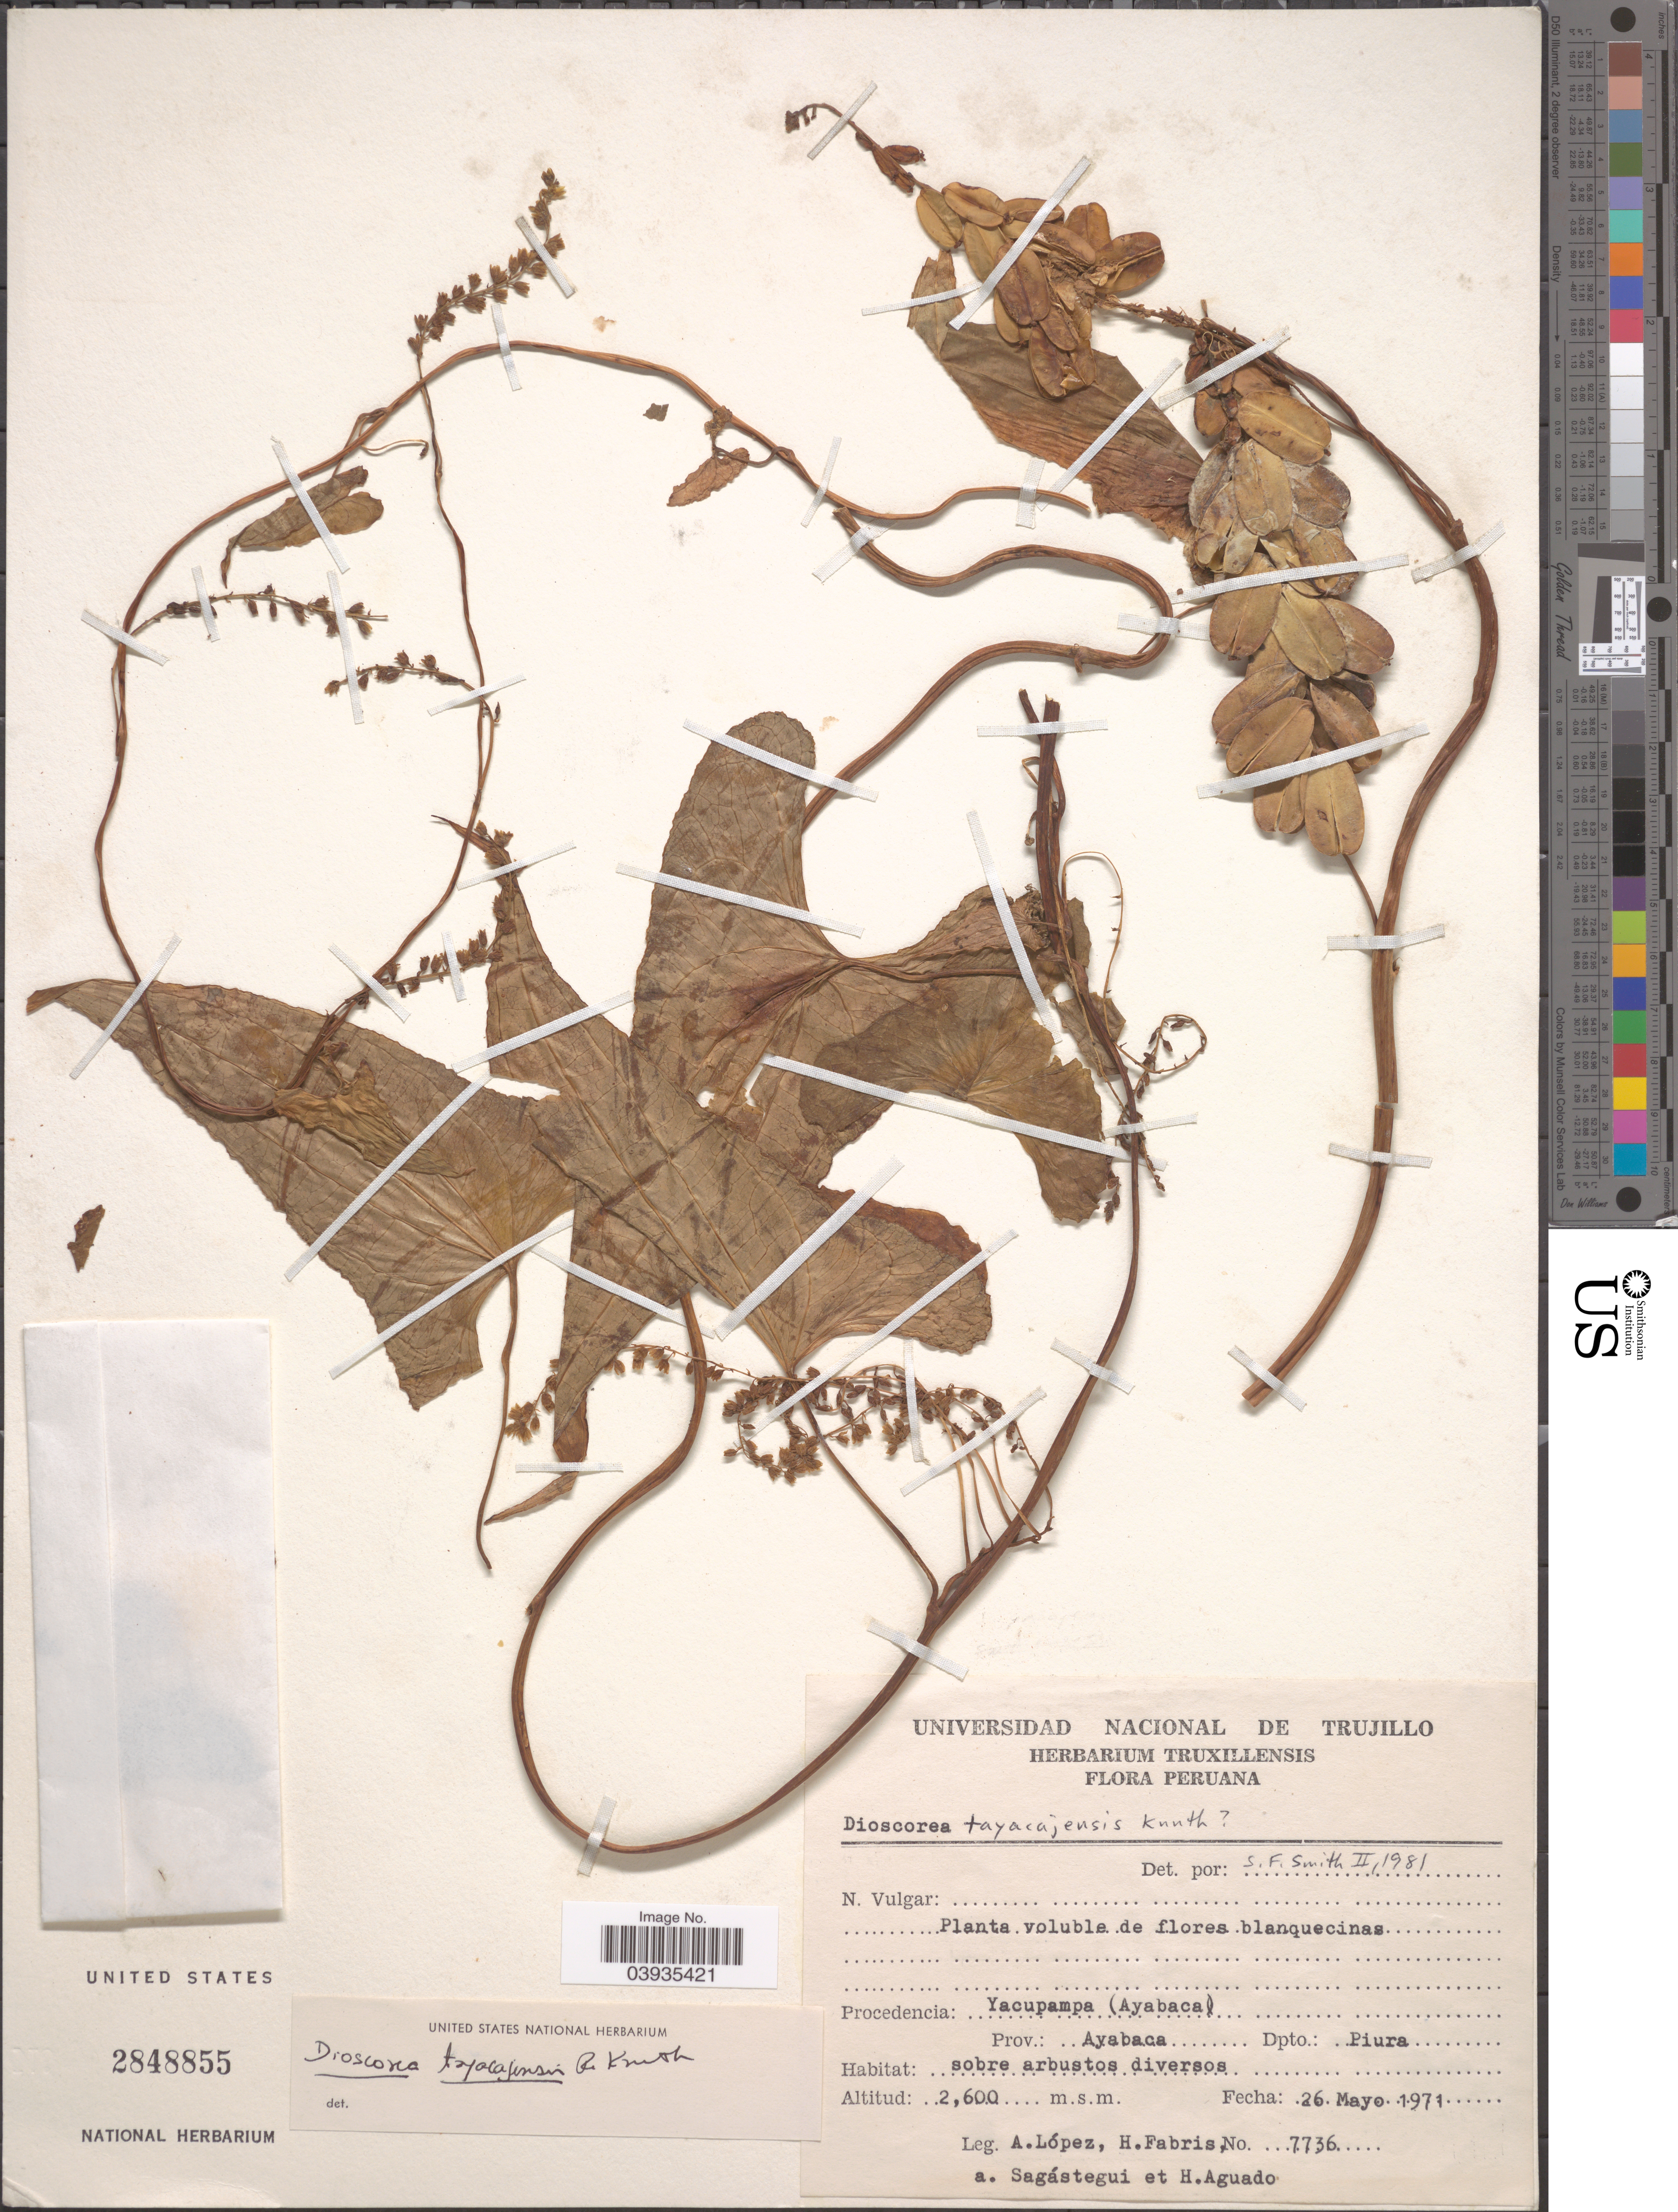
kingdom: Plantae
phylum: Tracheophyta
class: Liliopsida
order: Dioscoreales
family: Dioscoreaceae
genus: Dioscorea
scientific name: Dioscorea tayacajensis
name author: R. Knuth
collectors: A. López, H. Fabris, A. Sagastegui & H. Aguado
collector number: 7736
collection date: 1971-05-26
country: Peru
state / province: Piura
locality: Procedencia: yacupampa (Ayabaca). Prov.: Ayabaca.Dpto.: Piura.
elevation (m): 2600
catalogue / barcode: US 2848855